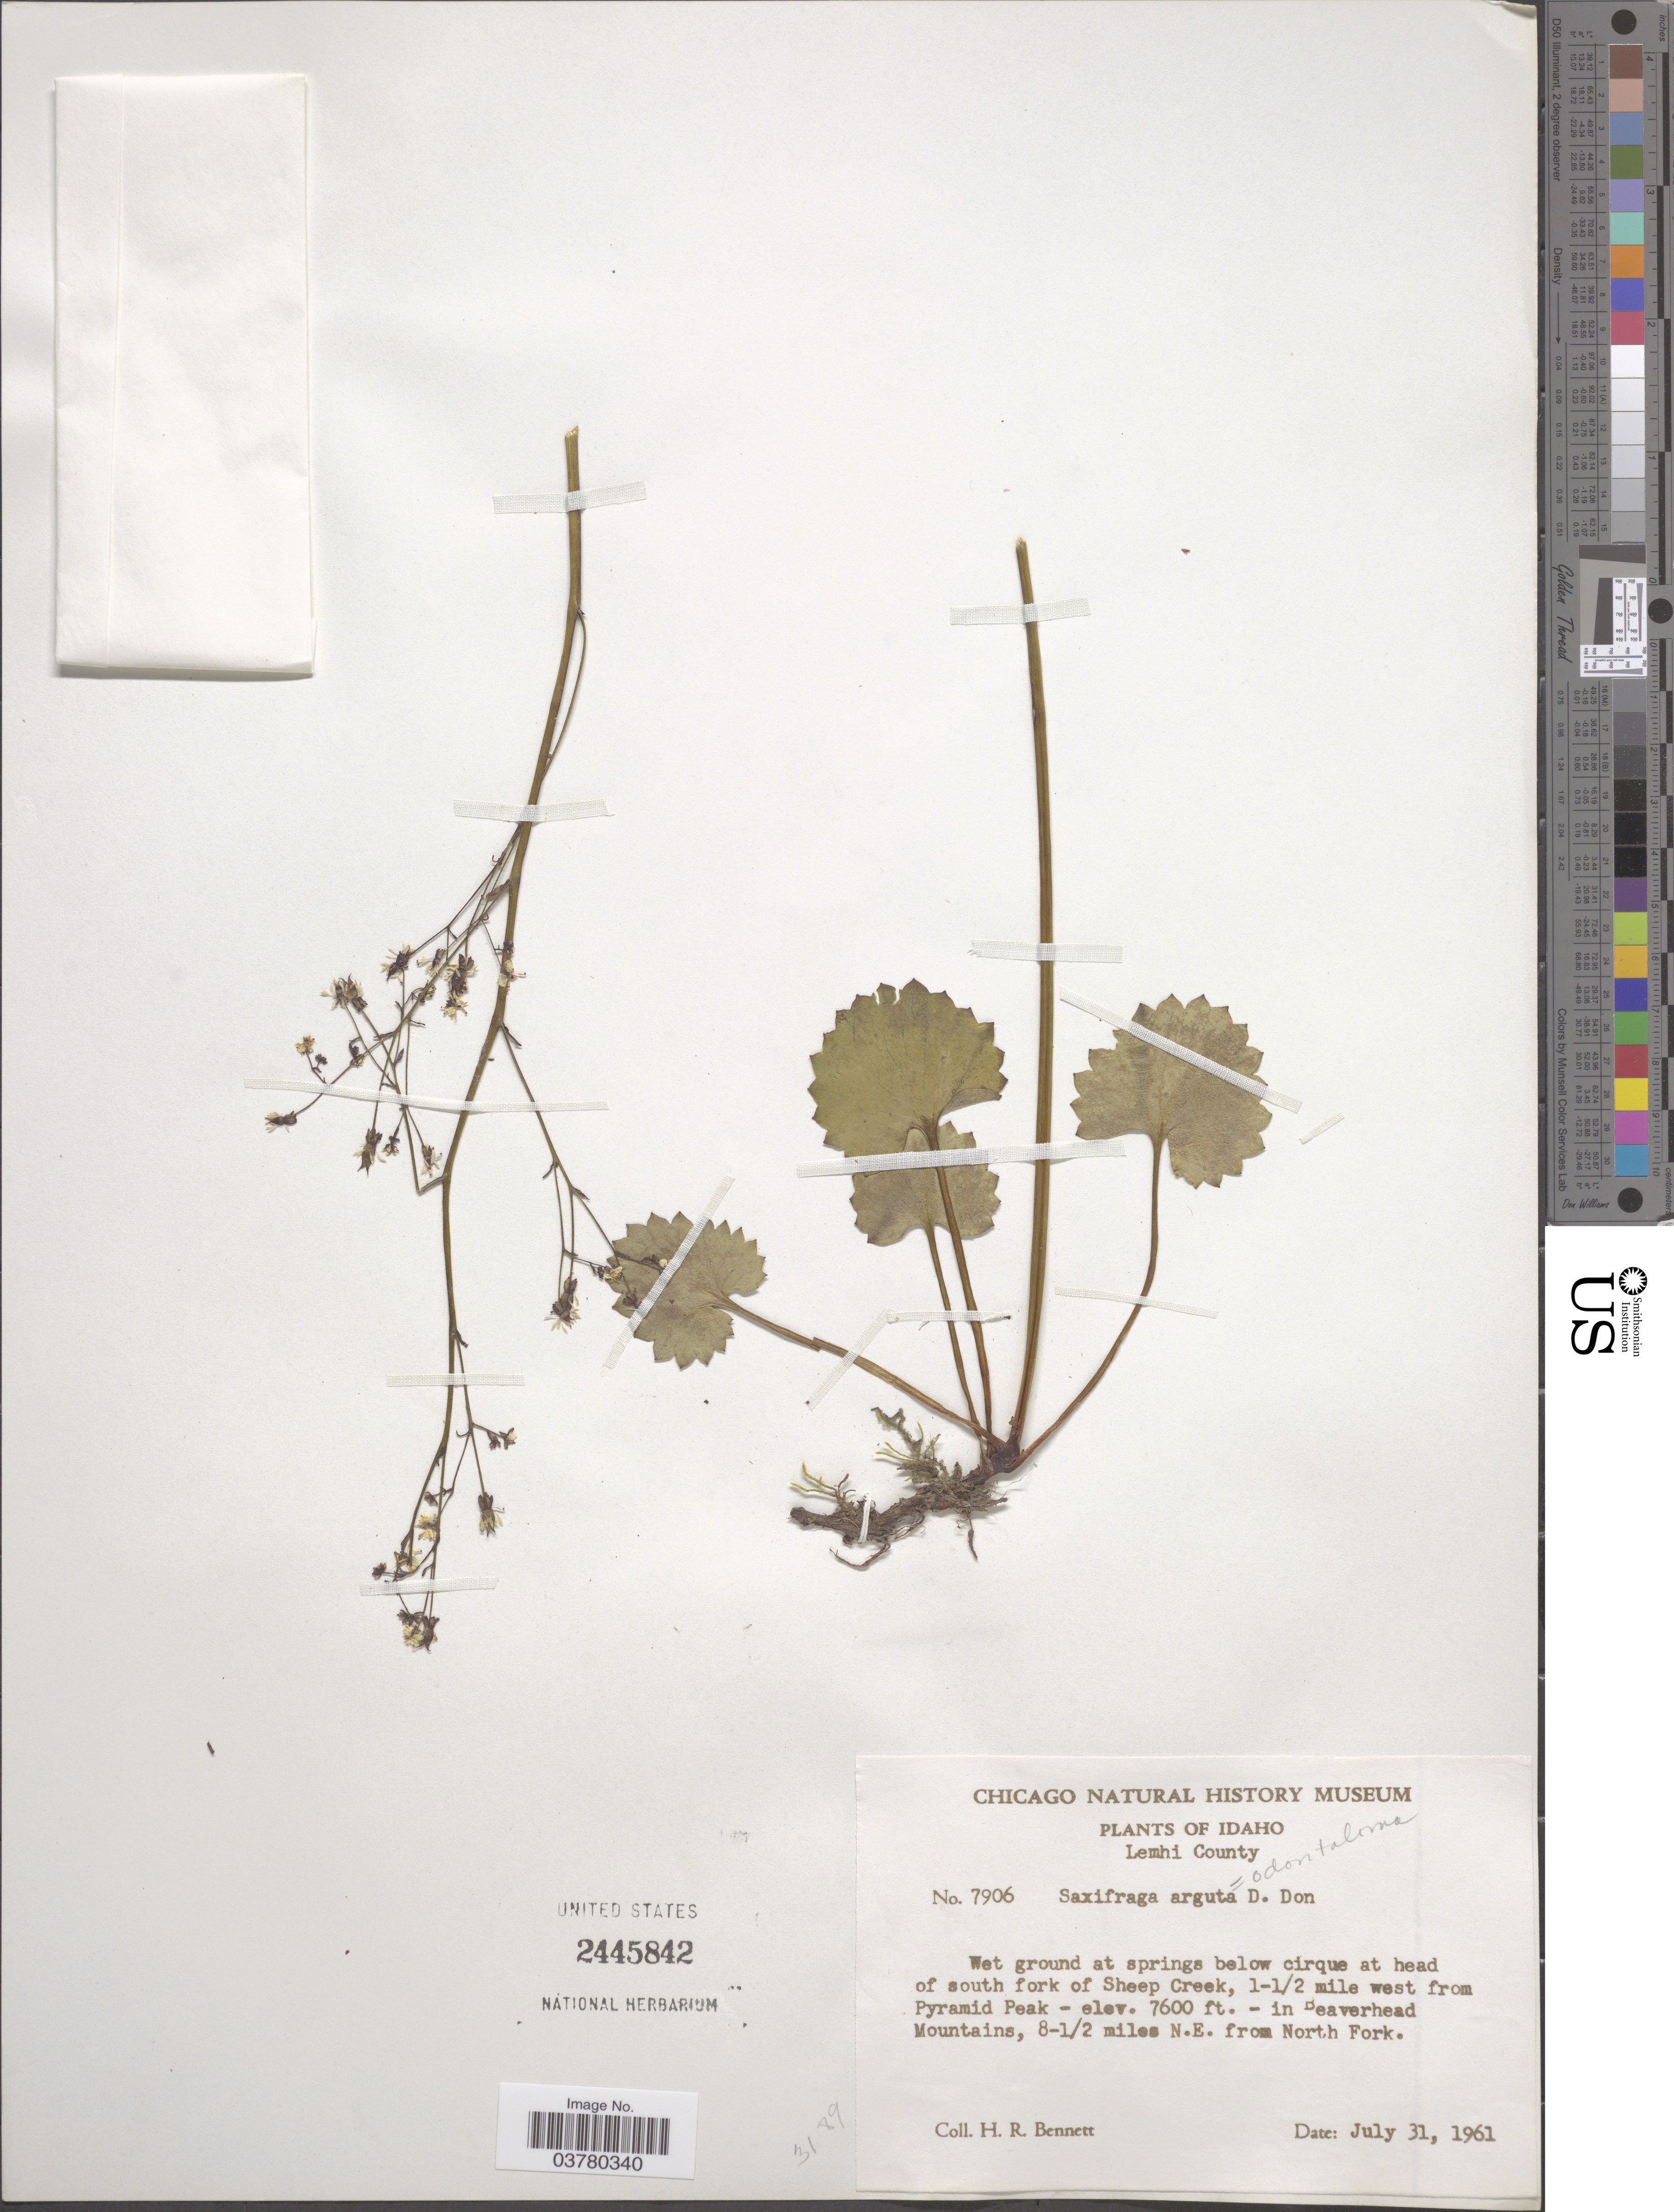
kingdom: Plantae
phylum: Tracheophyta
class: Magnoliopsida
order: Saxifragales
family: Saxifragaceae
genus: Micranthes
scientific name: Micranthes odontoloma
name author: (Piper) A. Heller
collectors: H. R. Bennett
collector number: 7906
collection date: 1961-07-31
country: United States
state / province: Idaho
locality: Lemhi County. Wet ground at springs below cirque at head of south fork of Sheep Creek, 1-½ mile west from Pyramid Peak - in Beaverhead Mountains, 8-½ miles N. E. from North Fork.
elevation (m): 2316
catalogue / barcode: US 2445842